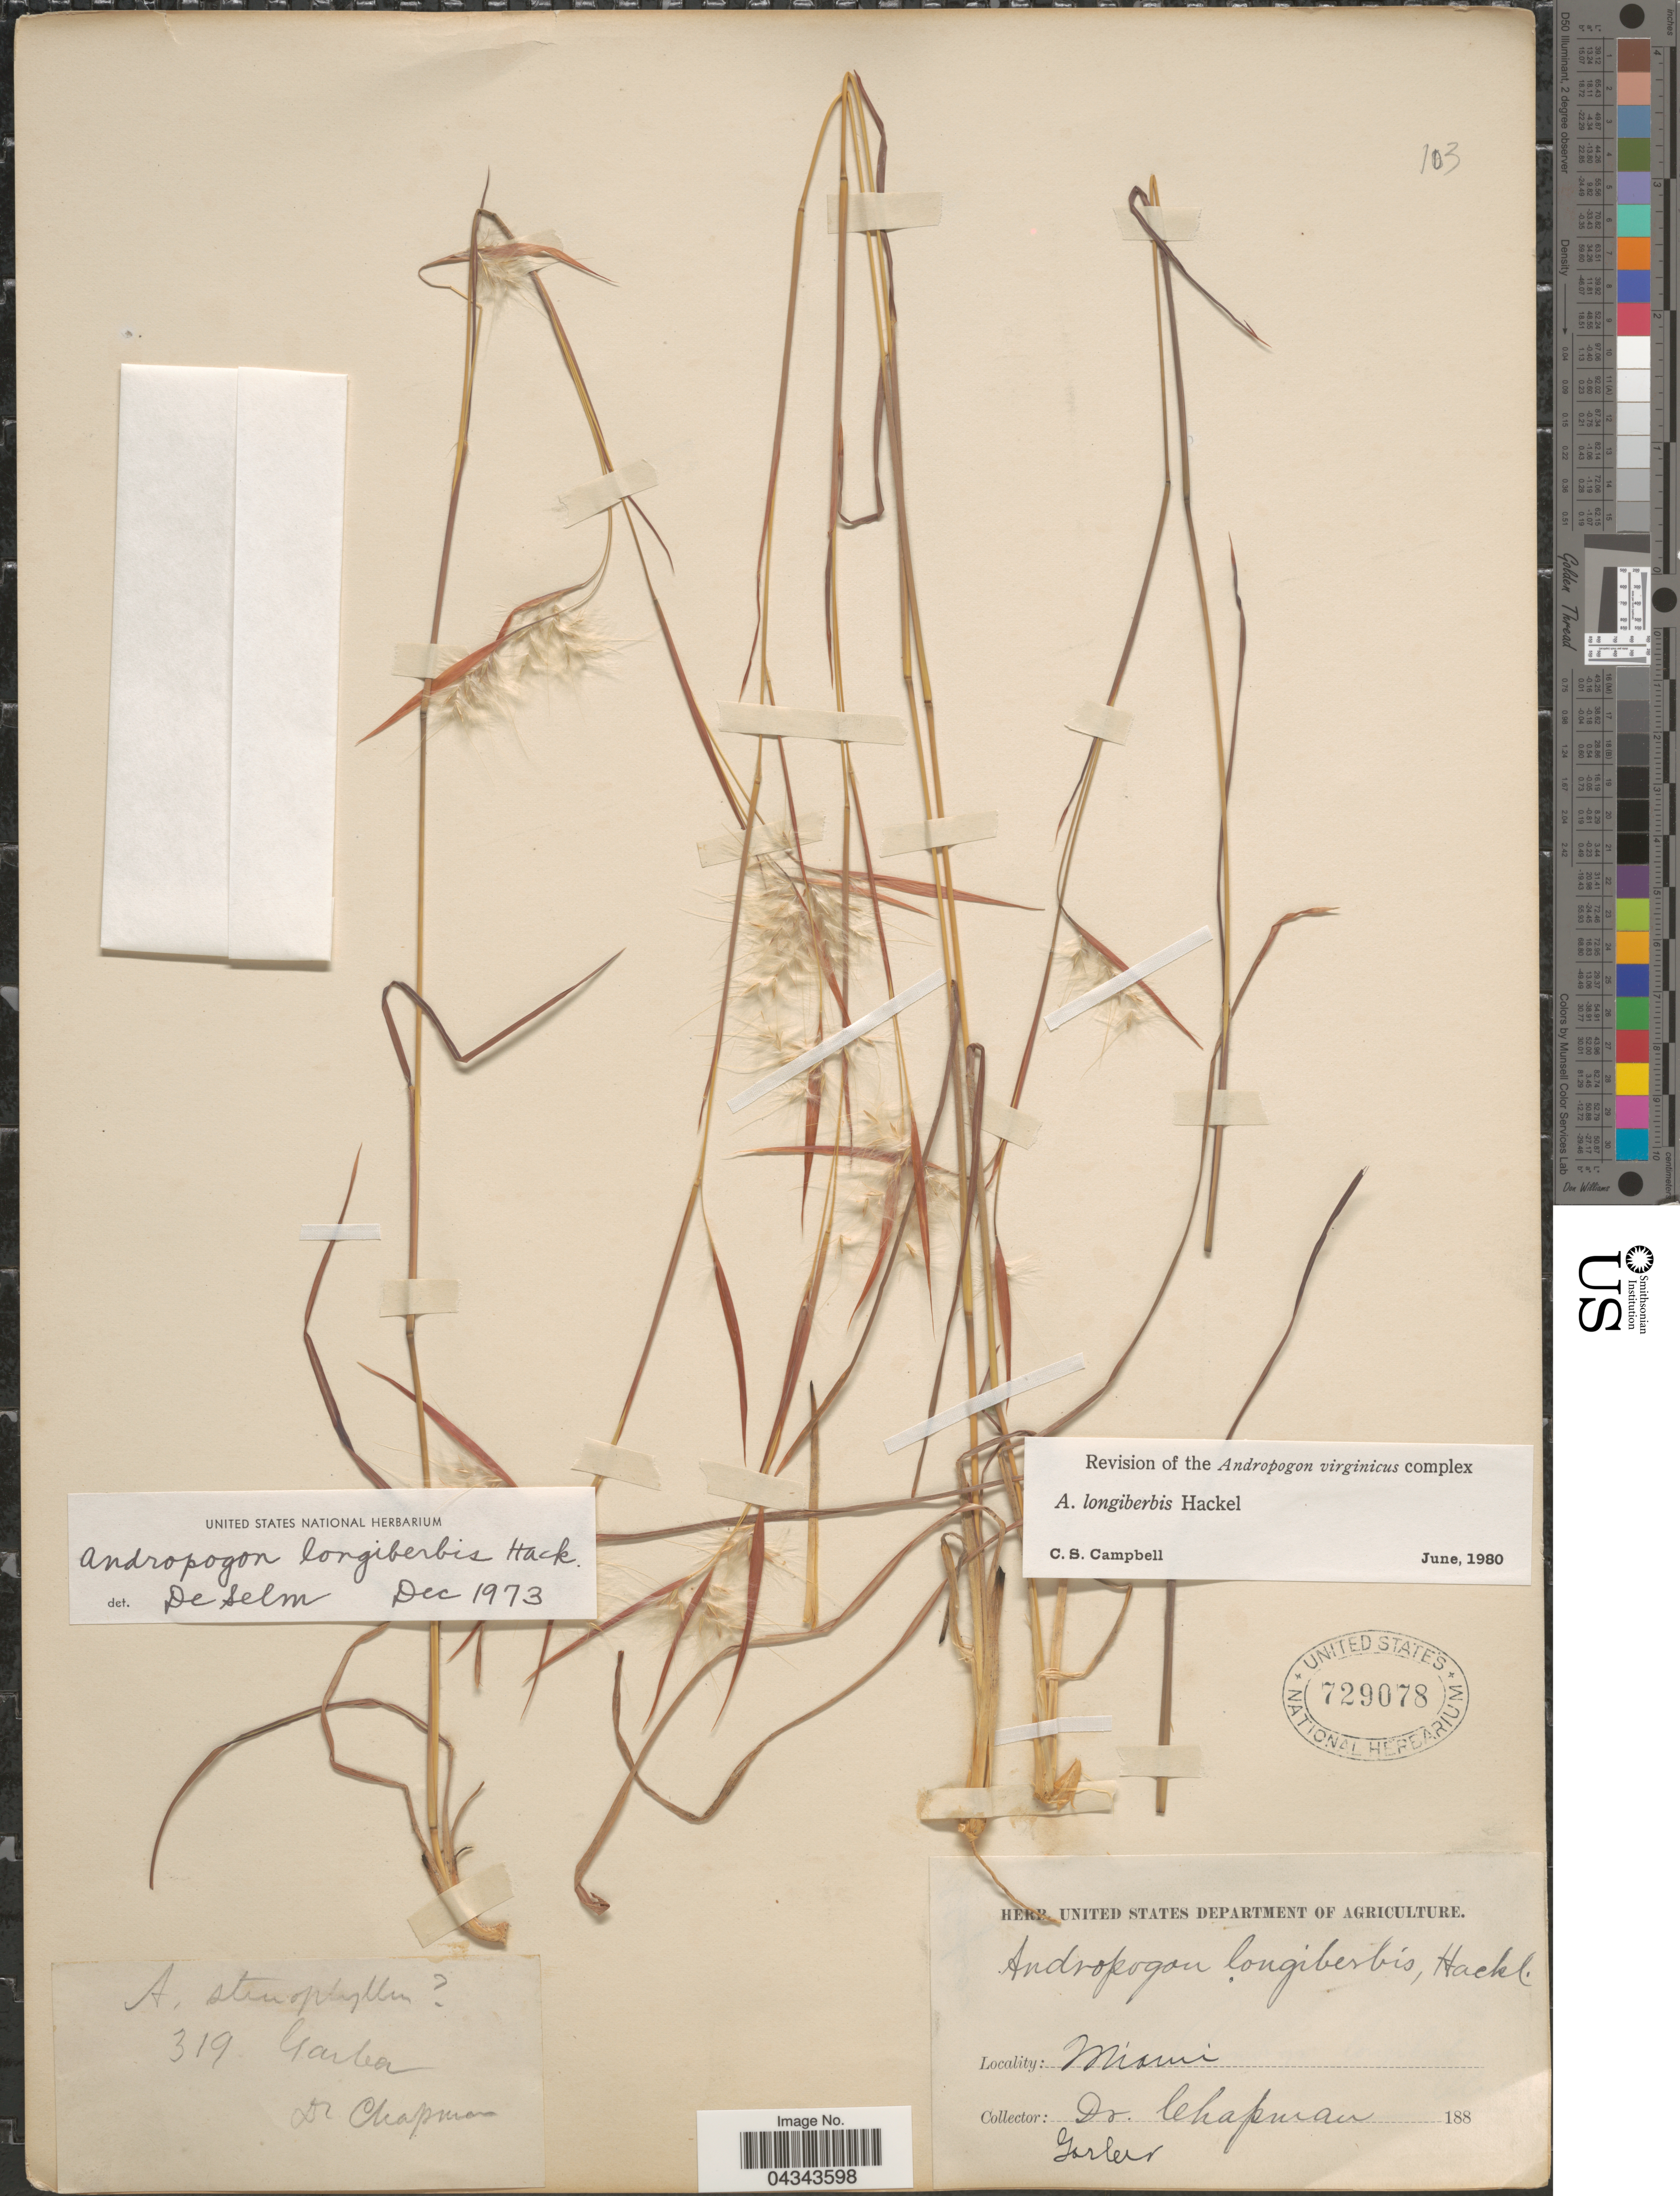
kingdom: Plantae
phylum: Tracheophyta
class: Liliopsida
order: Poales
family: Poaceae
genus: Andropogon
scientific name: Andropogon longiberbis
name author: Hack.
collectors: A. Chapman & -- Garber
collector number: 319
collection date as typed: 188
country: United States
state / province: Florida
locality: Miami.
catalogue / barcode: US 729078